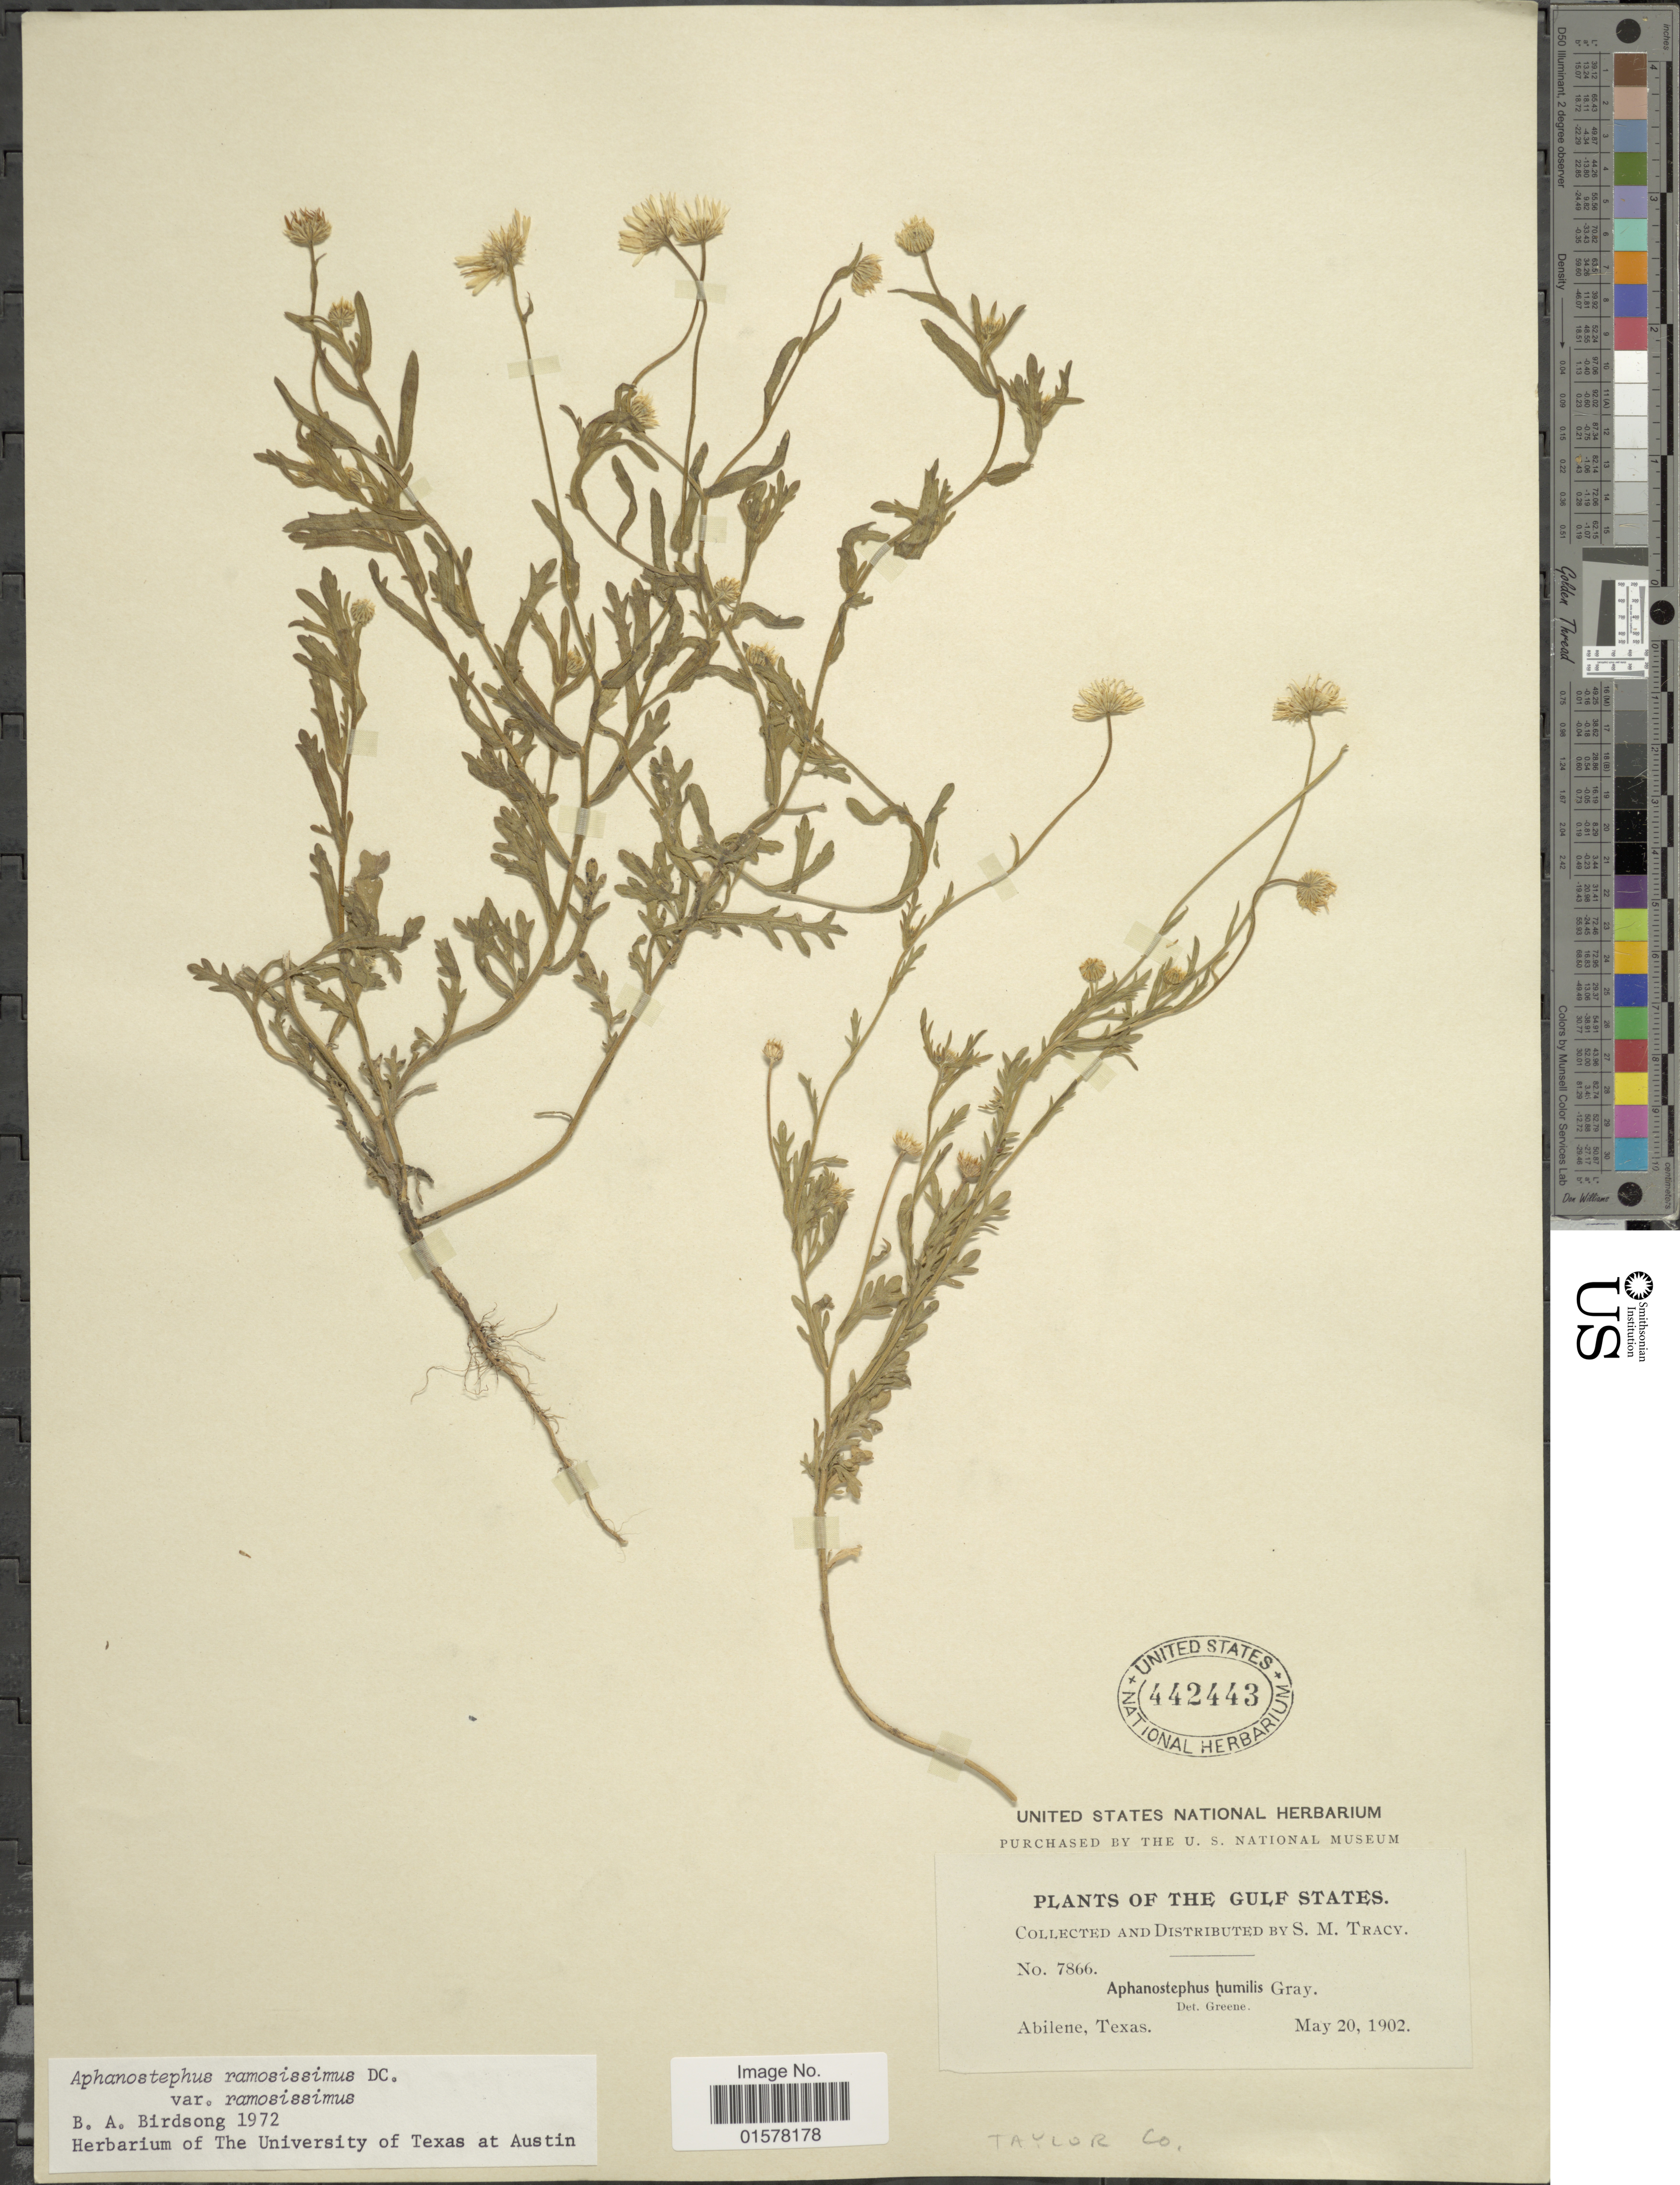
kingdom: Plantae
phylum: Tracheophyta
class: Magnoliopsida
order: Asterales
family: Asteraceae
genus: Aphanostephus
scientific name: Aphanostephus ramosissimus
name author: DC.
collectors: S. M. Tracy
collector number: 7866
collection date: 1902-05-20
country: United States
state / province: Texas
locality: Abilente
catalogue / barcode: US 442443